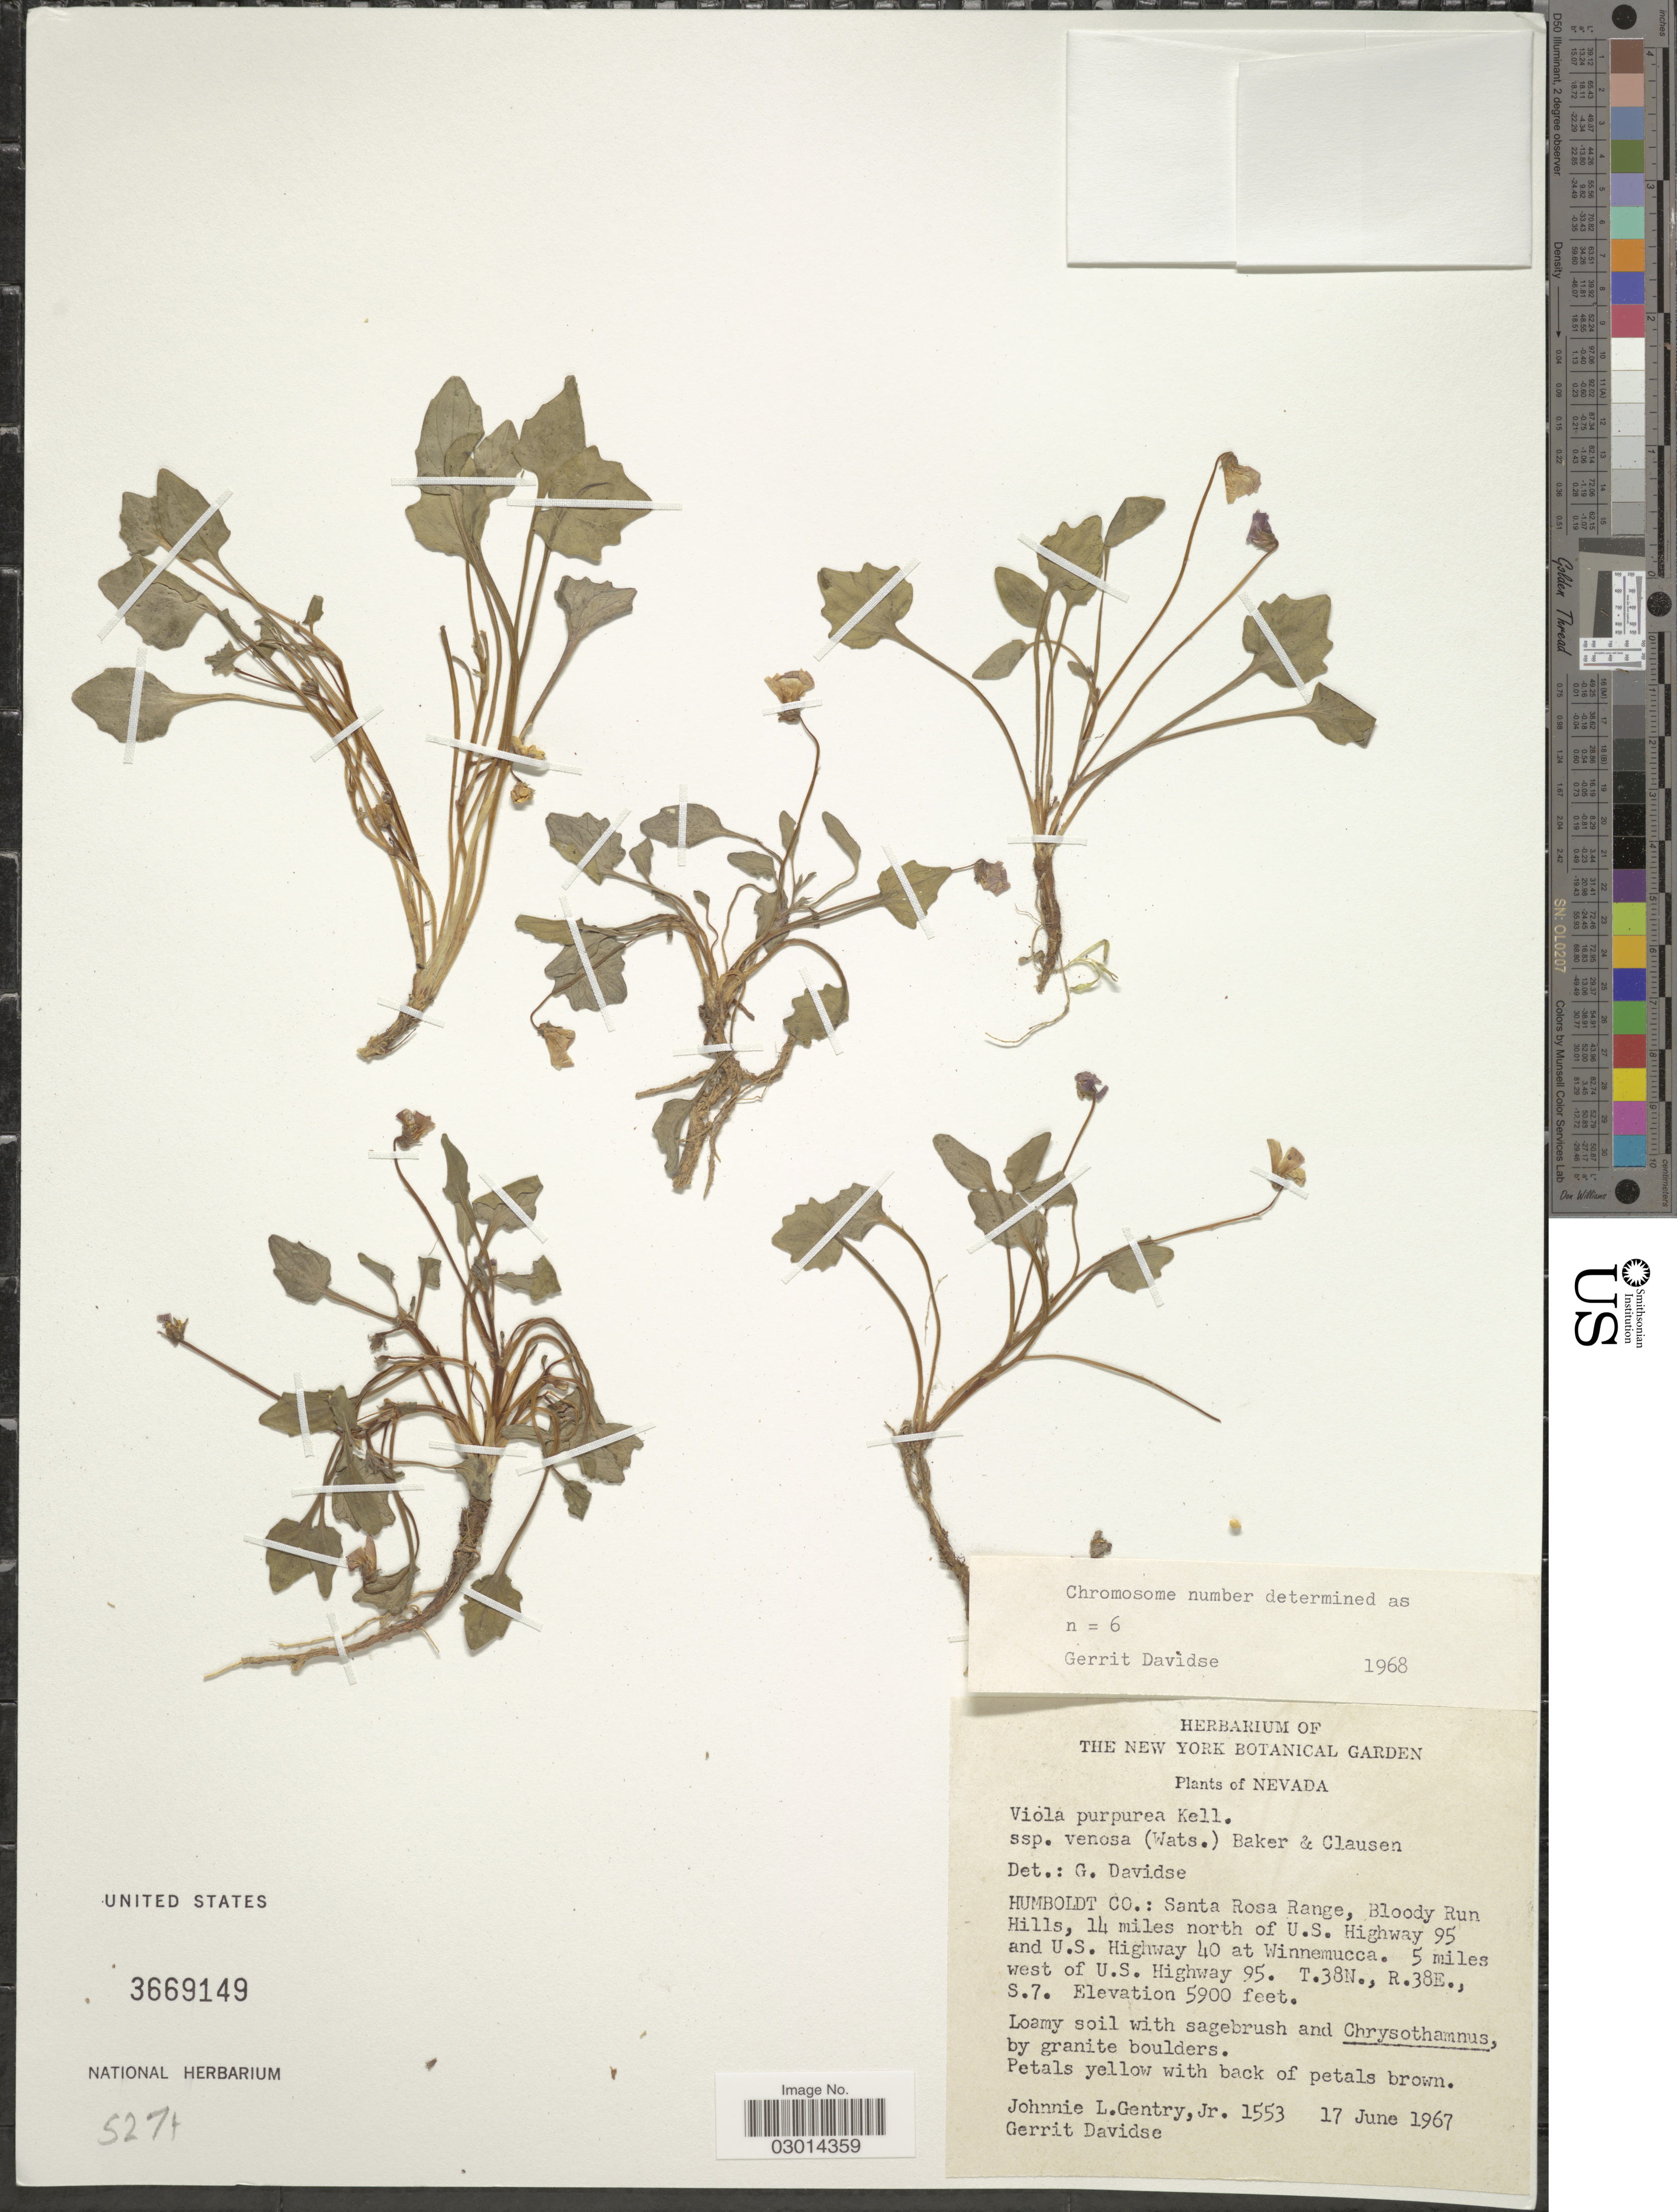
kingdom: Plantae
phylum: Tracheophyta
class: Magnoliopsida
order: Malpighiales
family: Violaceae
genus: Viola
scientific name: Viola purpurea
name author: Kellogg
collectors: J. L. Gentry & G. Davidse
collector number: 1553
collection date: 1967-06-17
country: United States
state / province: Nevada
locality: Humboldt Co.: Santa Rosa Range, Bloody Run Hills, 14 miles north of U.S. Highway 95 and U.S. Highway 40 at Winnemucca. 5 miles west of U.S. Highway 95. T.38N., R.38E., S.7.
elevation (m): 1798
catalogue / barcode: US 3669149